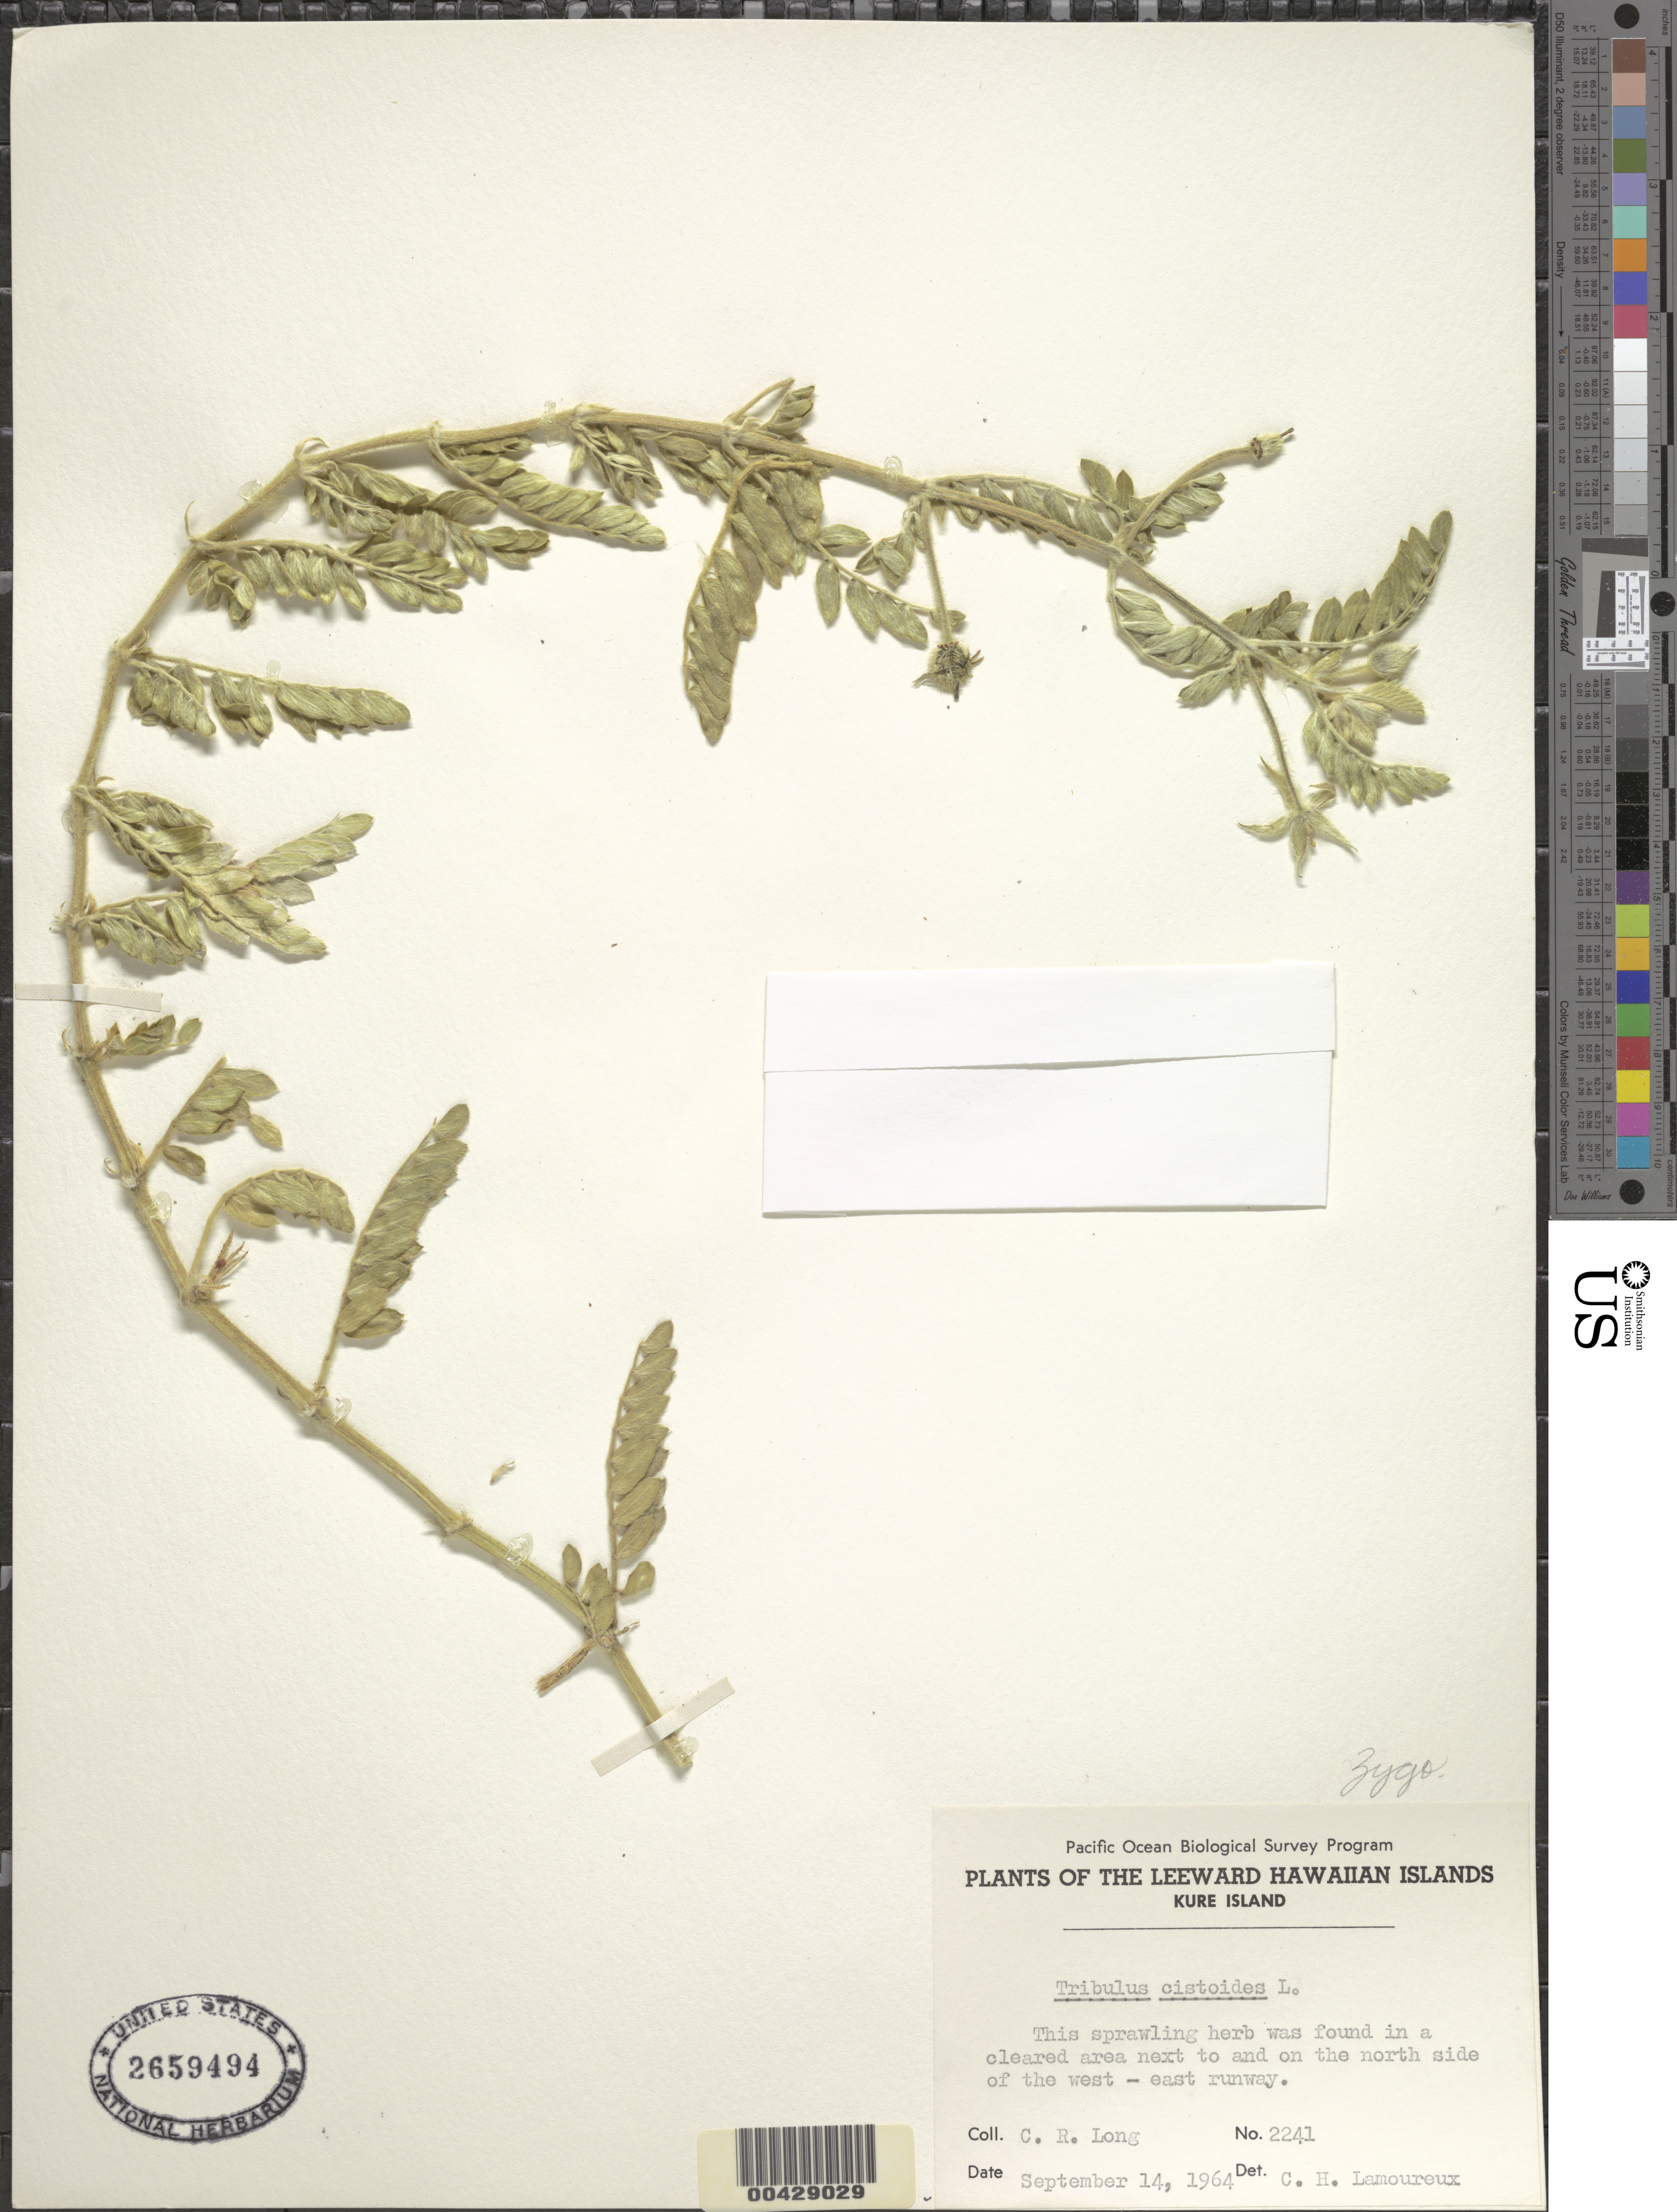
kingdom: Plantae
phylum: Tracheophyta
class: Magnoliopsida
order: Zygophyllales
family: Zygophyllaceae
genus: Tribulus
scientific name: Tribulus cistoides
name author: L.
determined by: Lamoureux, C. H.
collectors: C. Long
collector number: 2241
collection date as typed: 14 Sep 1964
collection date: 1964-09-14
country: United States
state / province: Hawaii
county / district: Honolulu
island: Kure Atoll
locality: Next to and on the north side of the west-east runway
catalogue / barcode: US 2659494